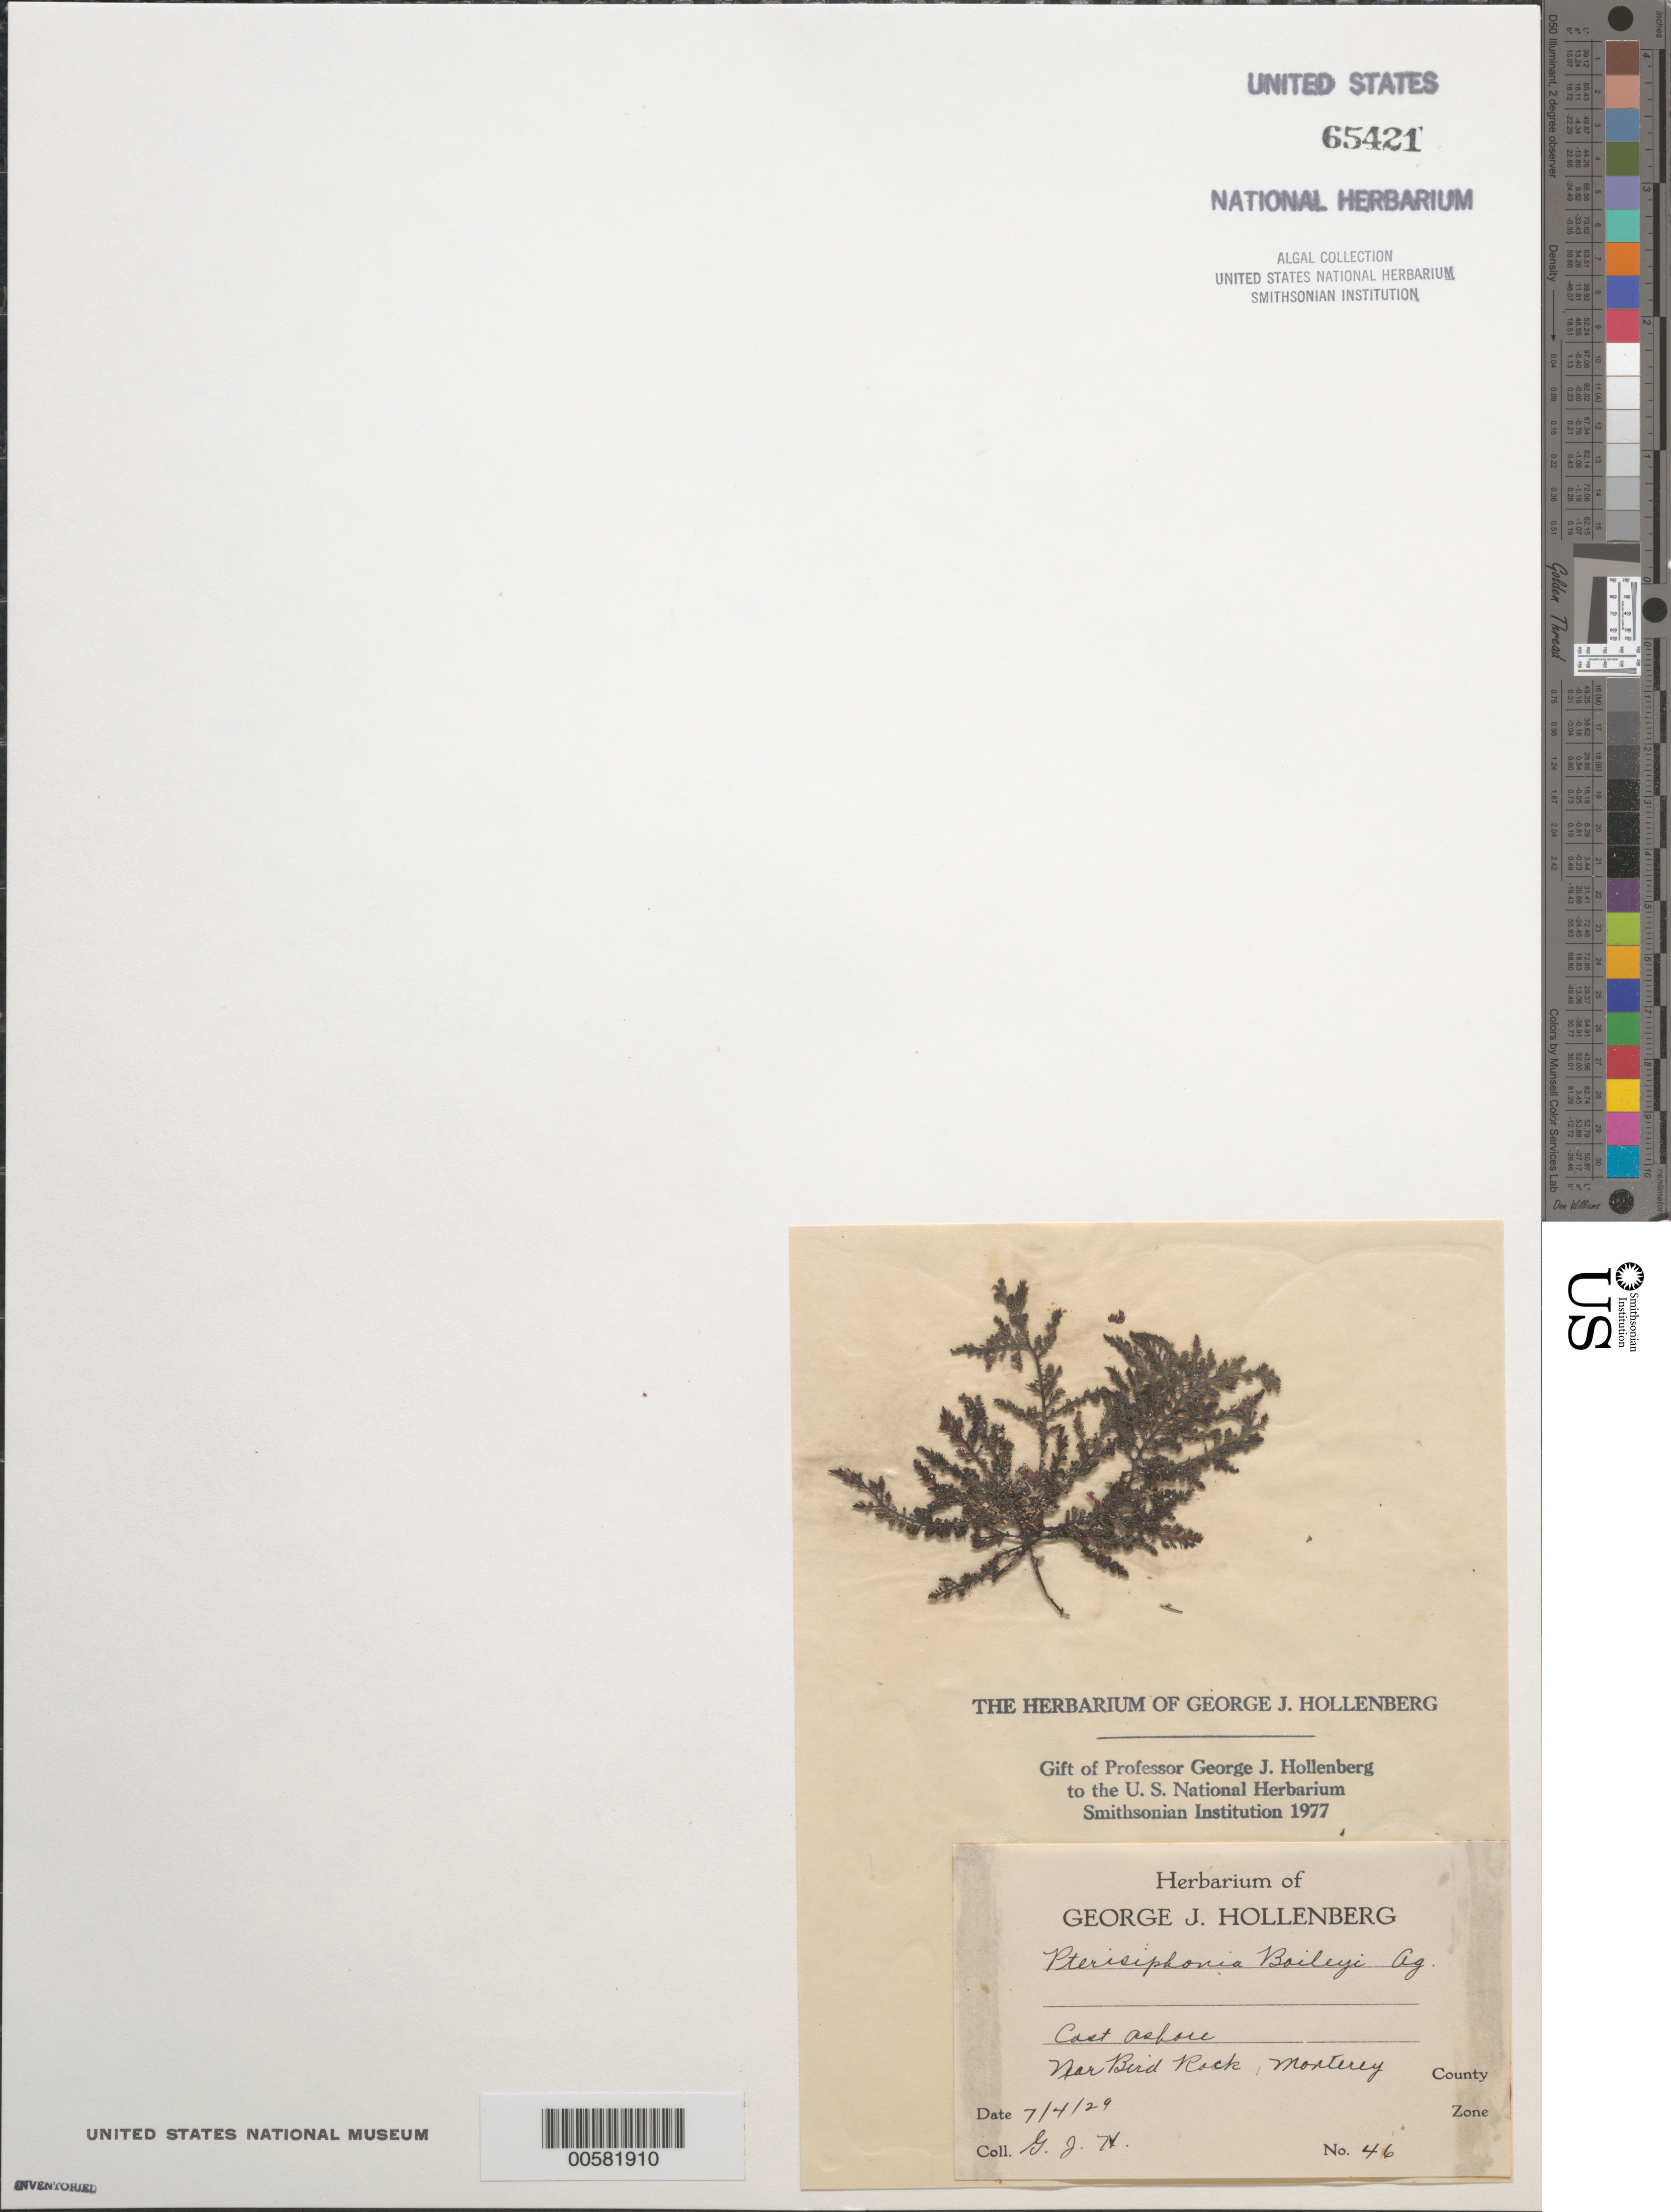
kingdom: Plantae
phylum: Rhodophyta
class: Florideophyceae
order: Ceramiales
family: Rhodomelaceae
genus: Symphyocladiella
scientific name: Symphyocladiella baileyi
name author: (Harvey) D.E.Bustamante et al.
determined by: Algae name updating Project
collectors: G. Hollenberg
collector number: GJH 46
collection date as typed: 04 Jul 1929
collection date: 1929-07-04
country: United States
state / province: California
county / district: Monterey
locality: Monterey Peninsula, near Bird Rock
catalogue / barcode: US 65421